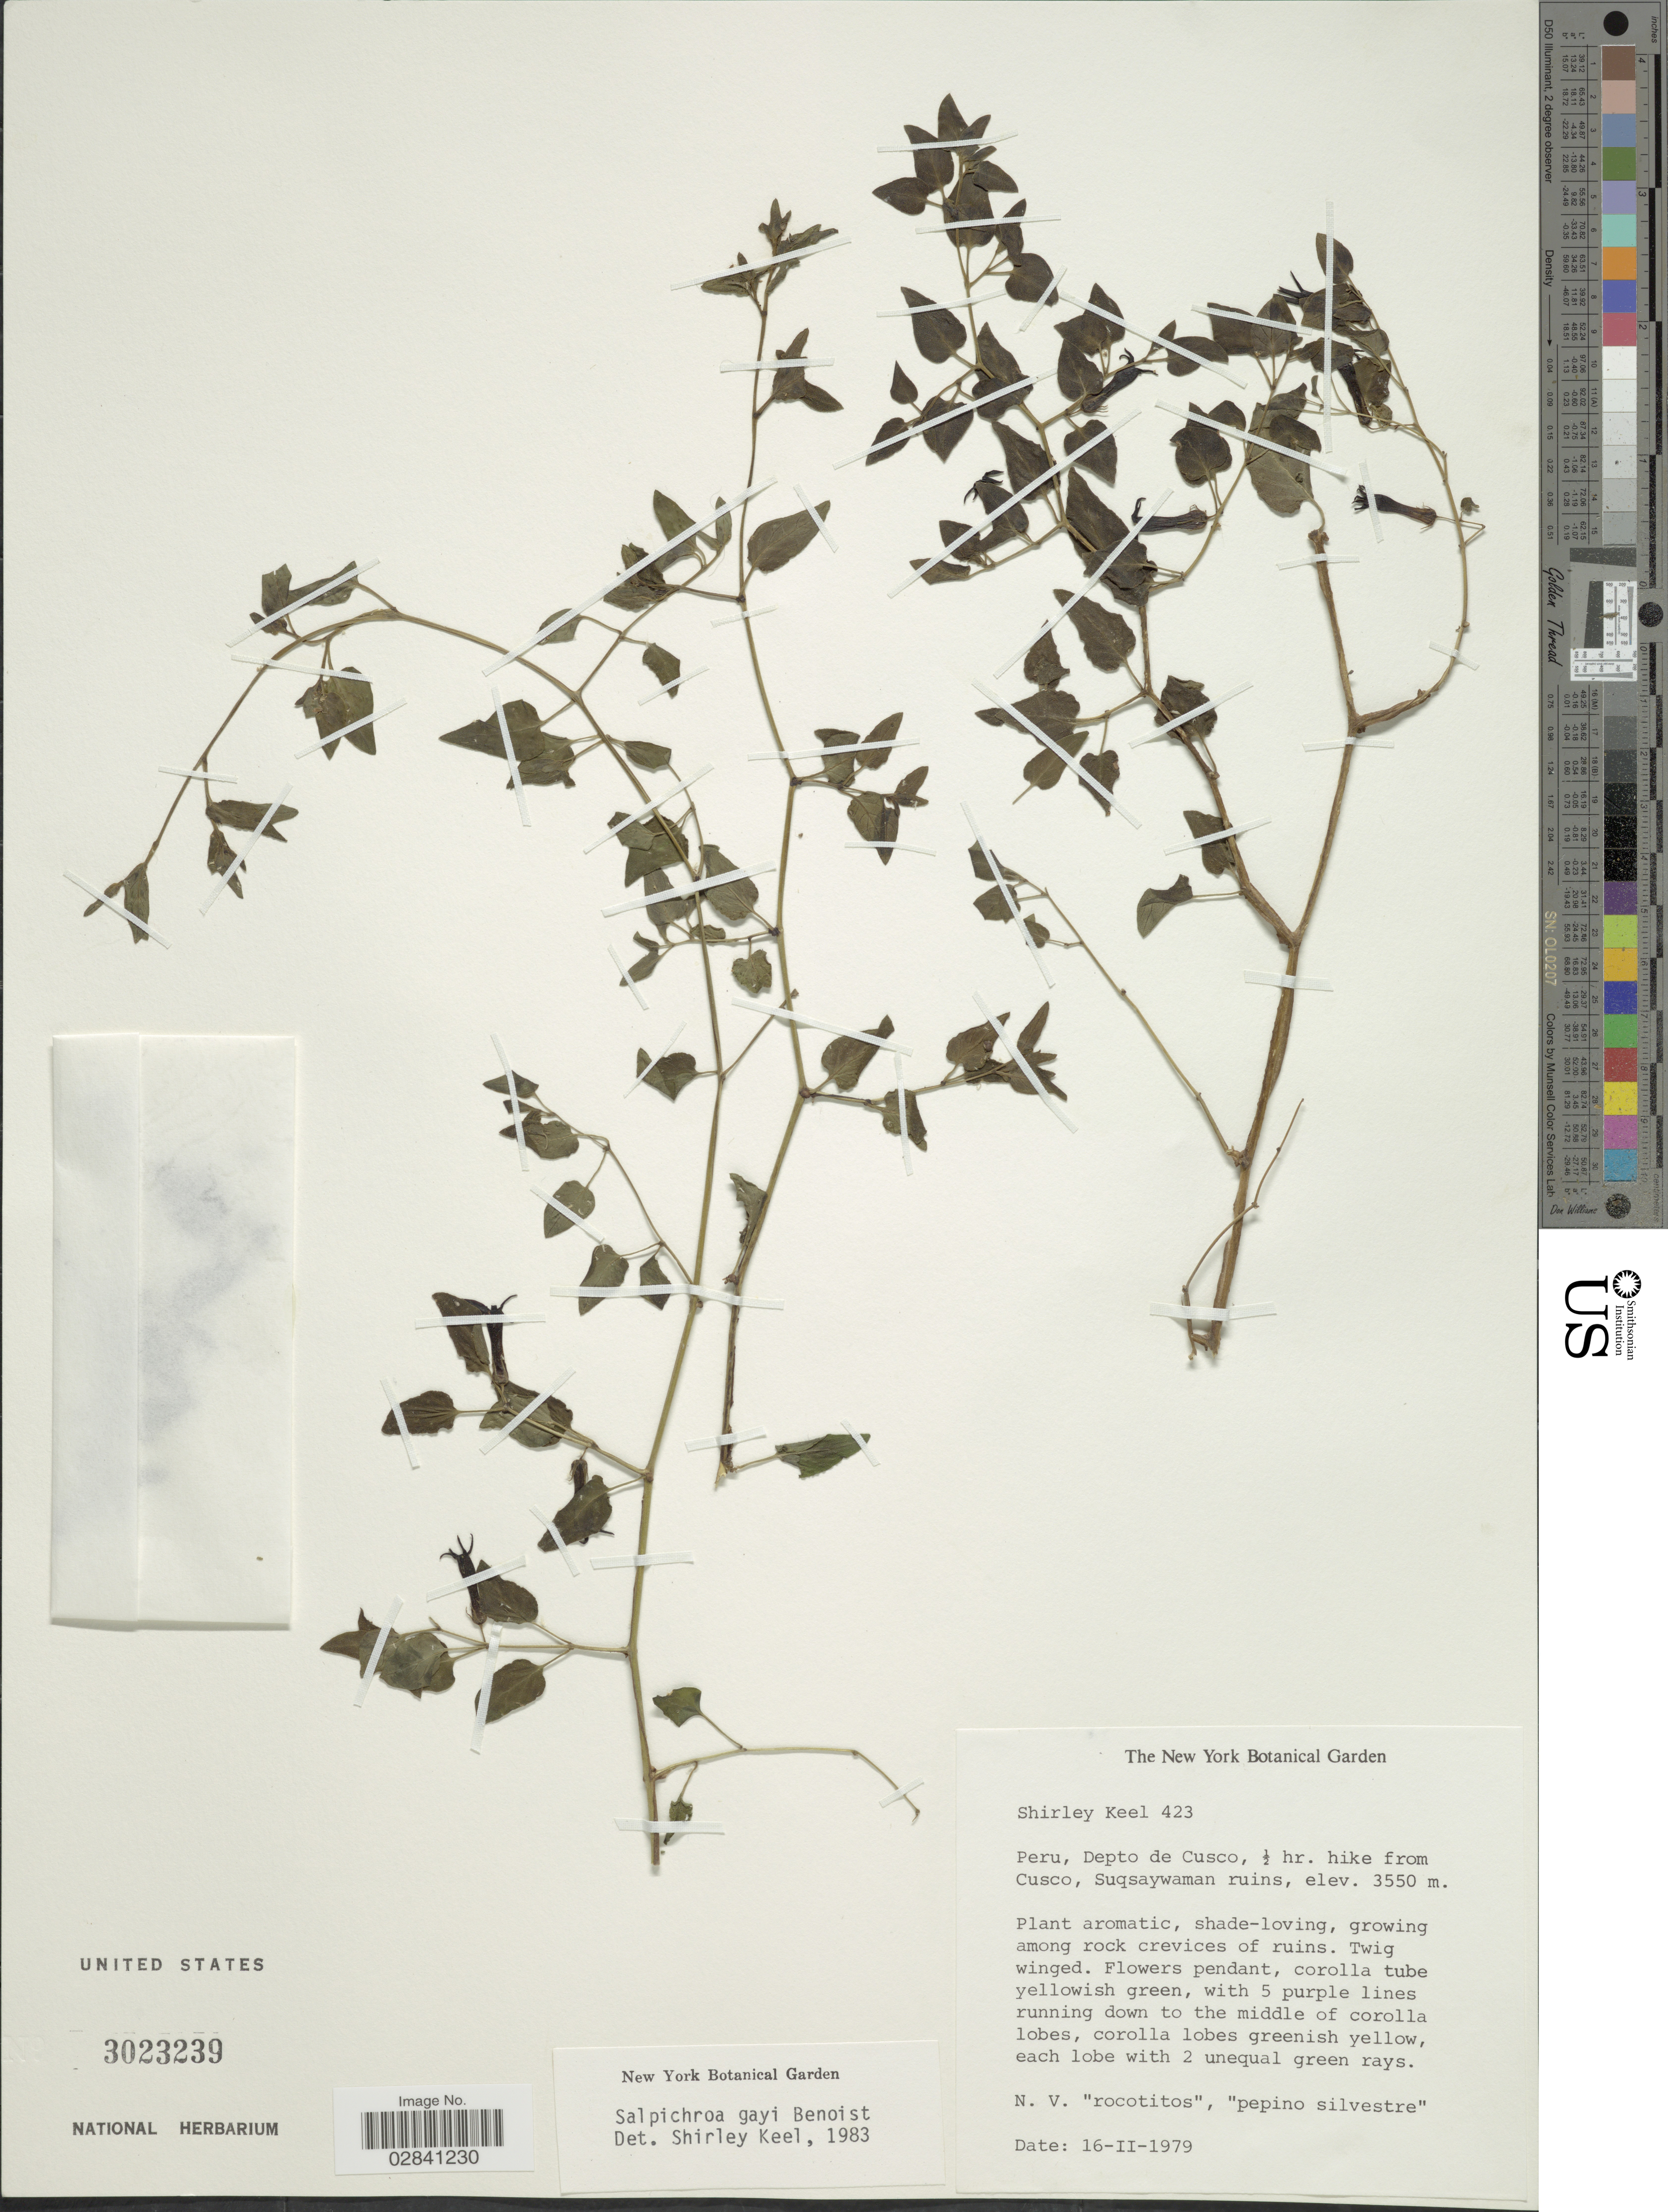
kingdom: Plantae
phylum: Tracheophyta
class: Magnoliopsida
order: Solanales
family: Solanaceae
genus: Salpichroa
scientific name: Salpichroa gayi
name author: Benoist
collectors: S. Keel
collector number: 423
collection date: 1979-02-16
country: Peru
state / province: Cusco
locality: Depto de Cusco, ½ hr. hike from Cusco, Suqsaywaman ruins.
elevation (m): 3550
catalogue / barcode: US 3023239